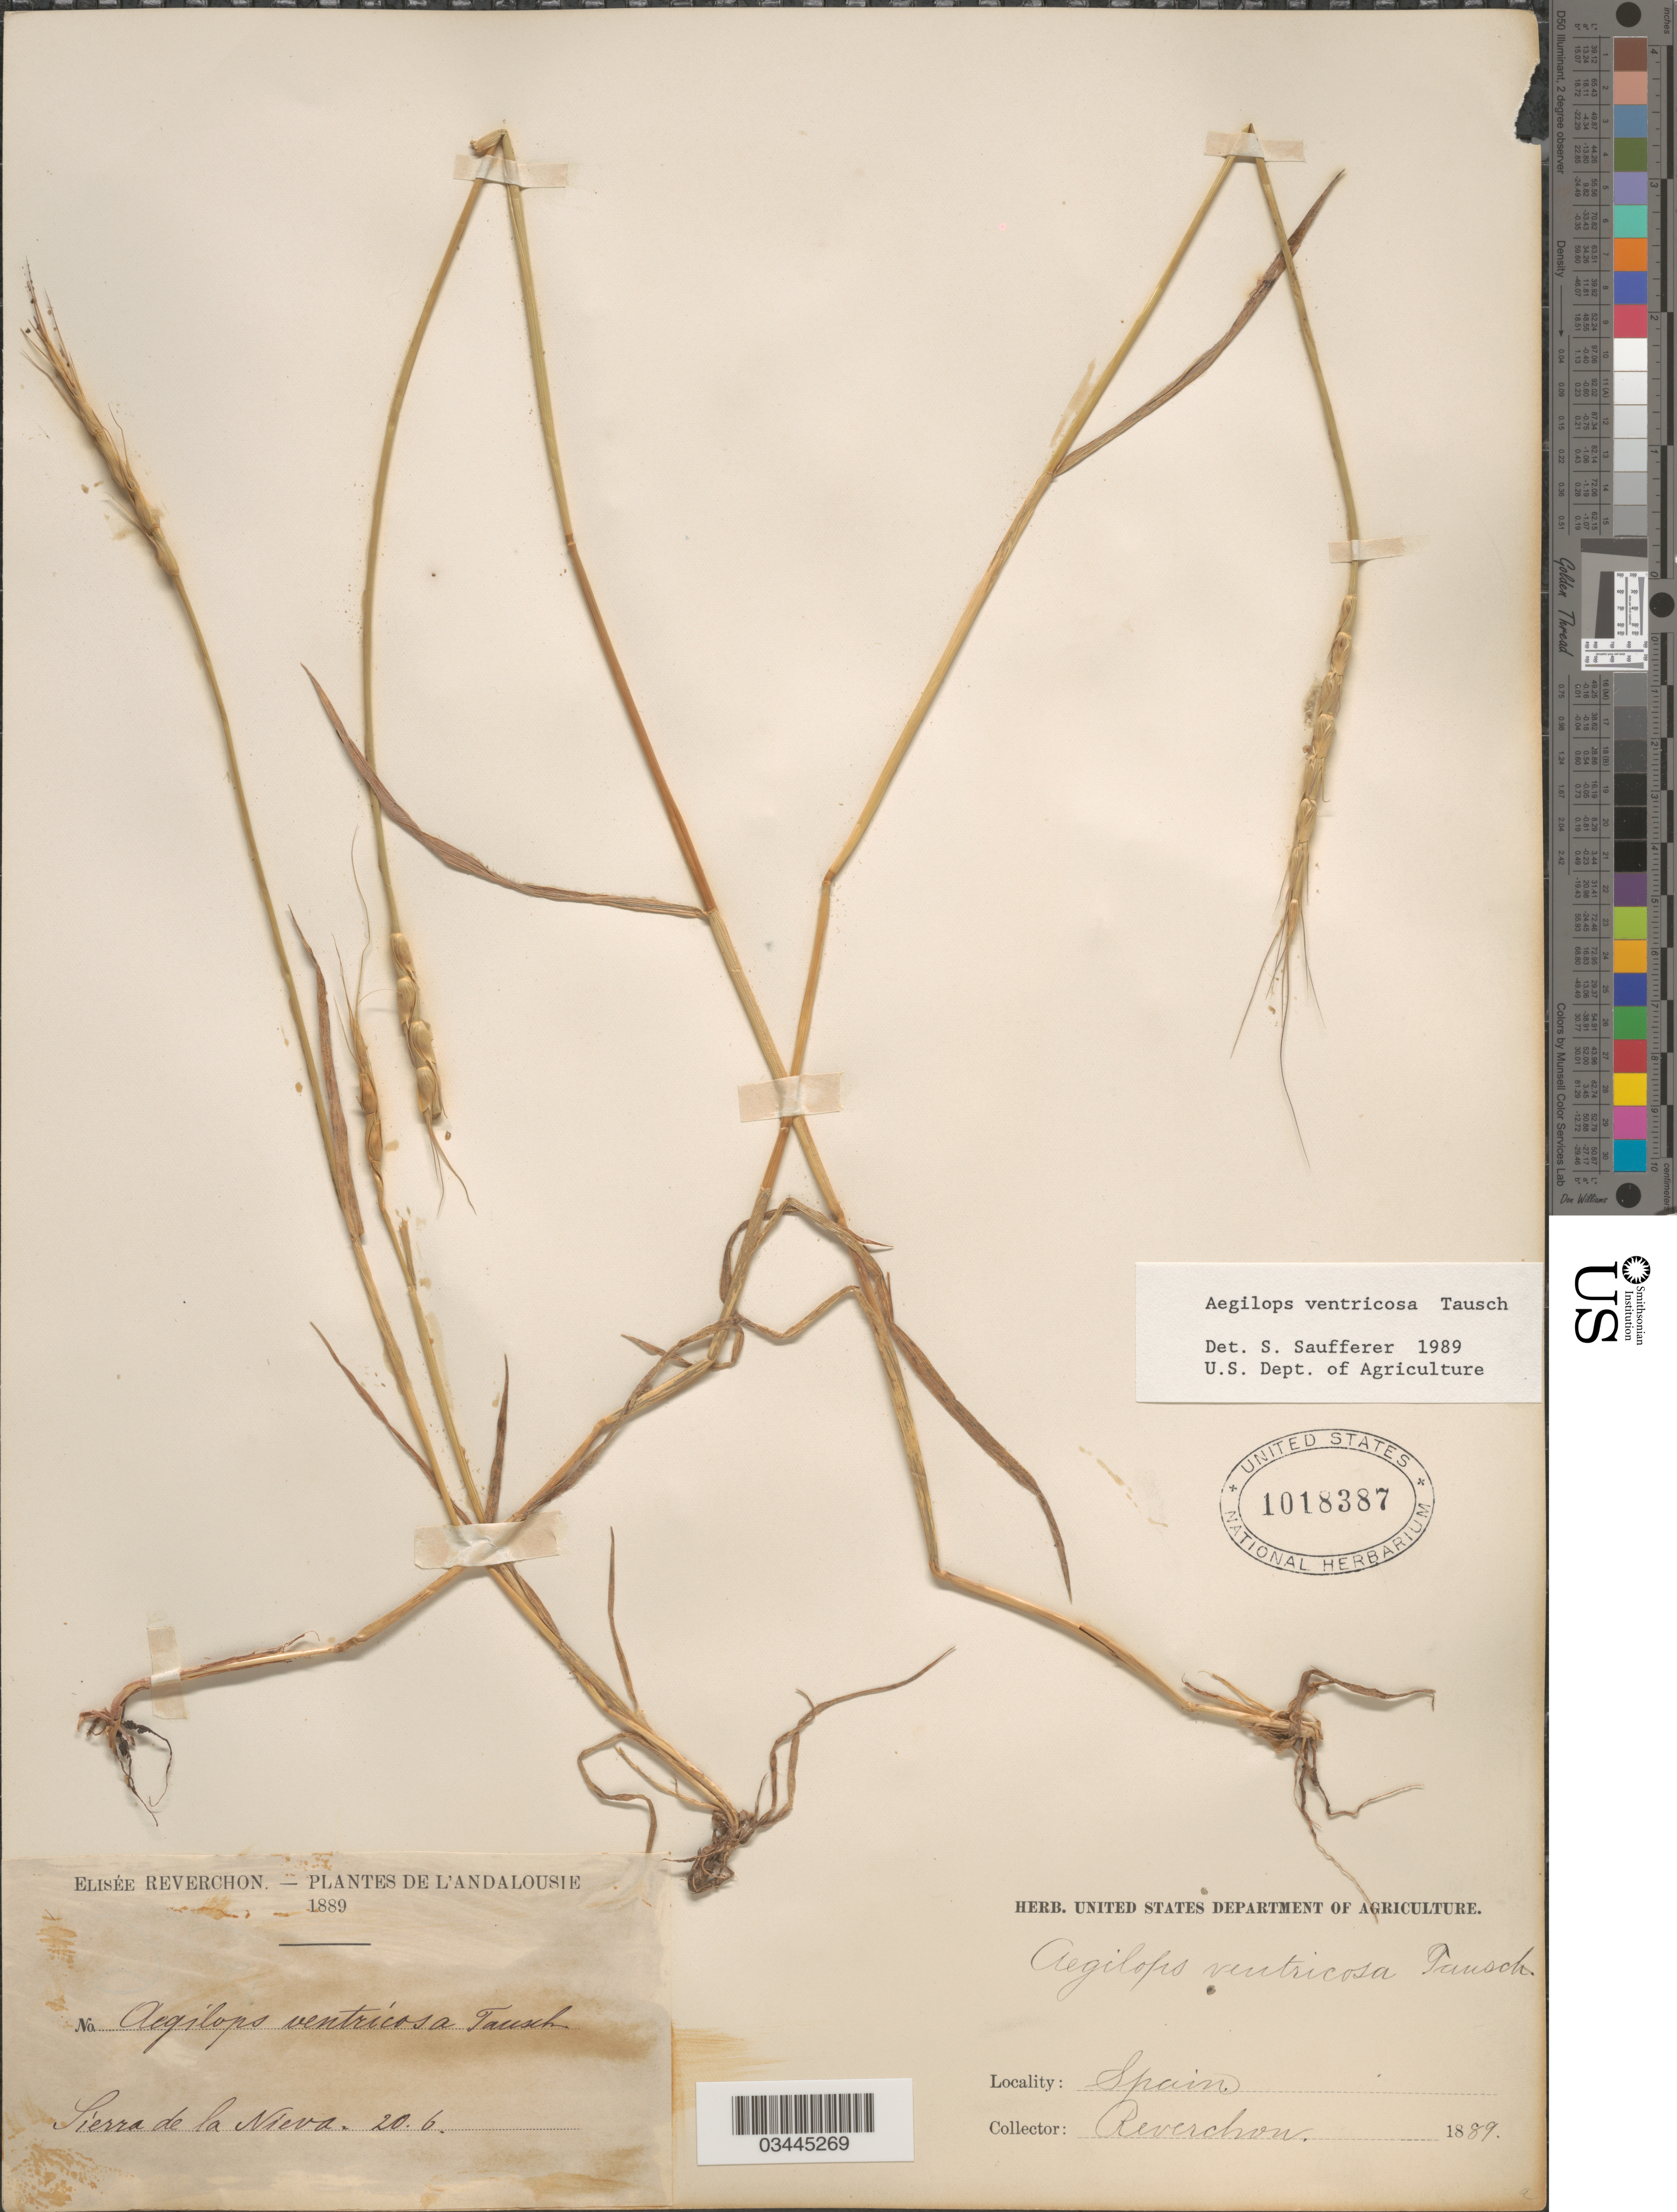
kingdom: Plantae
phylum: Tracheophyta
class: Liliopsida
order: Poales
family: Poaceae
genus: Aegilops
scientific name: Aegilops ventricosa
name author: Tausch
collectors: E. Reverchon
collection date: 1889-06-20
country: Spain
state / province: Andalucía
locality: Andalousie. Sierra de la Nieva.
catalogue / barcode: US 1018387